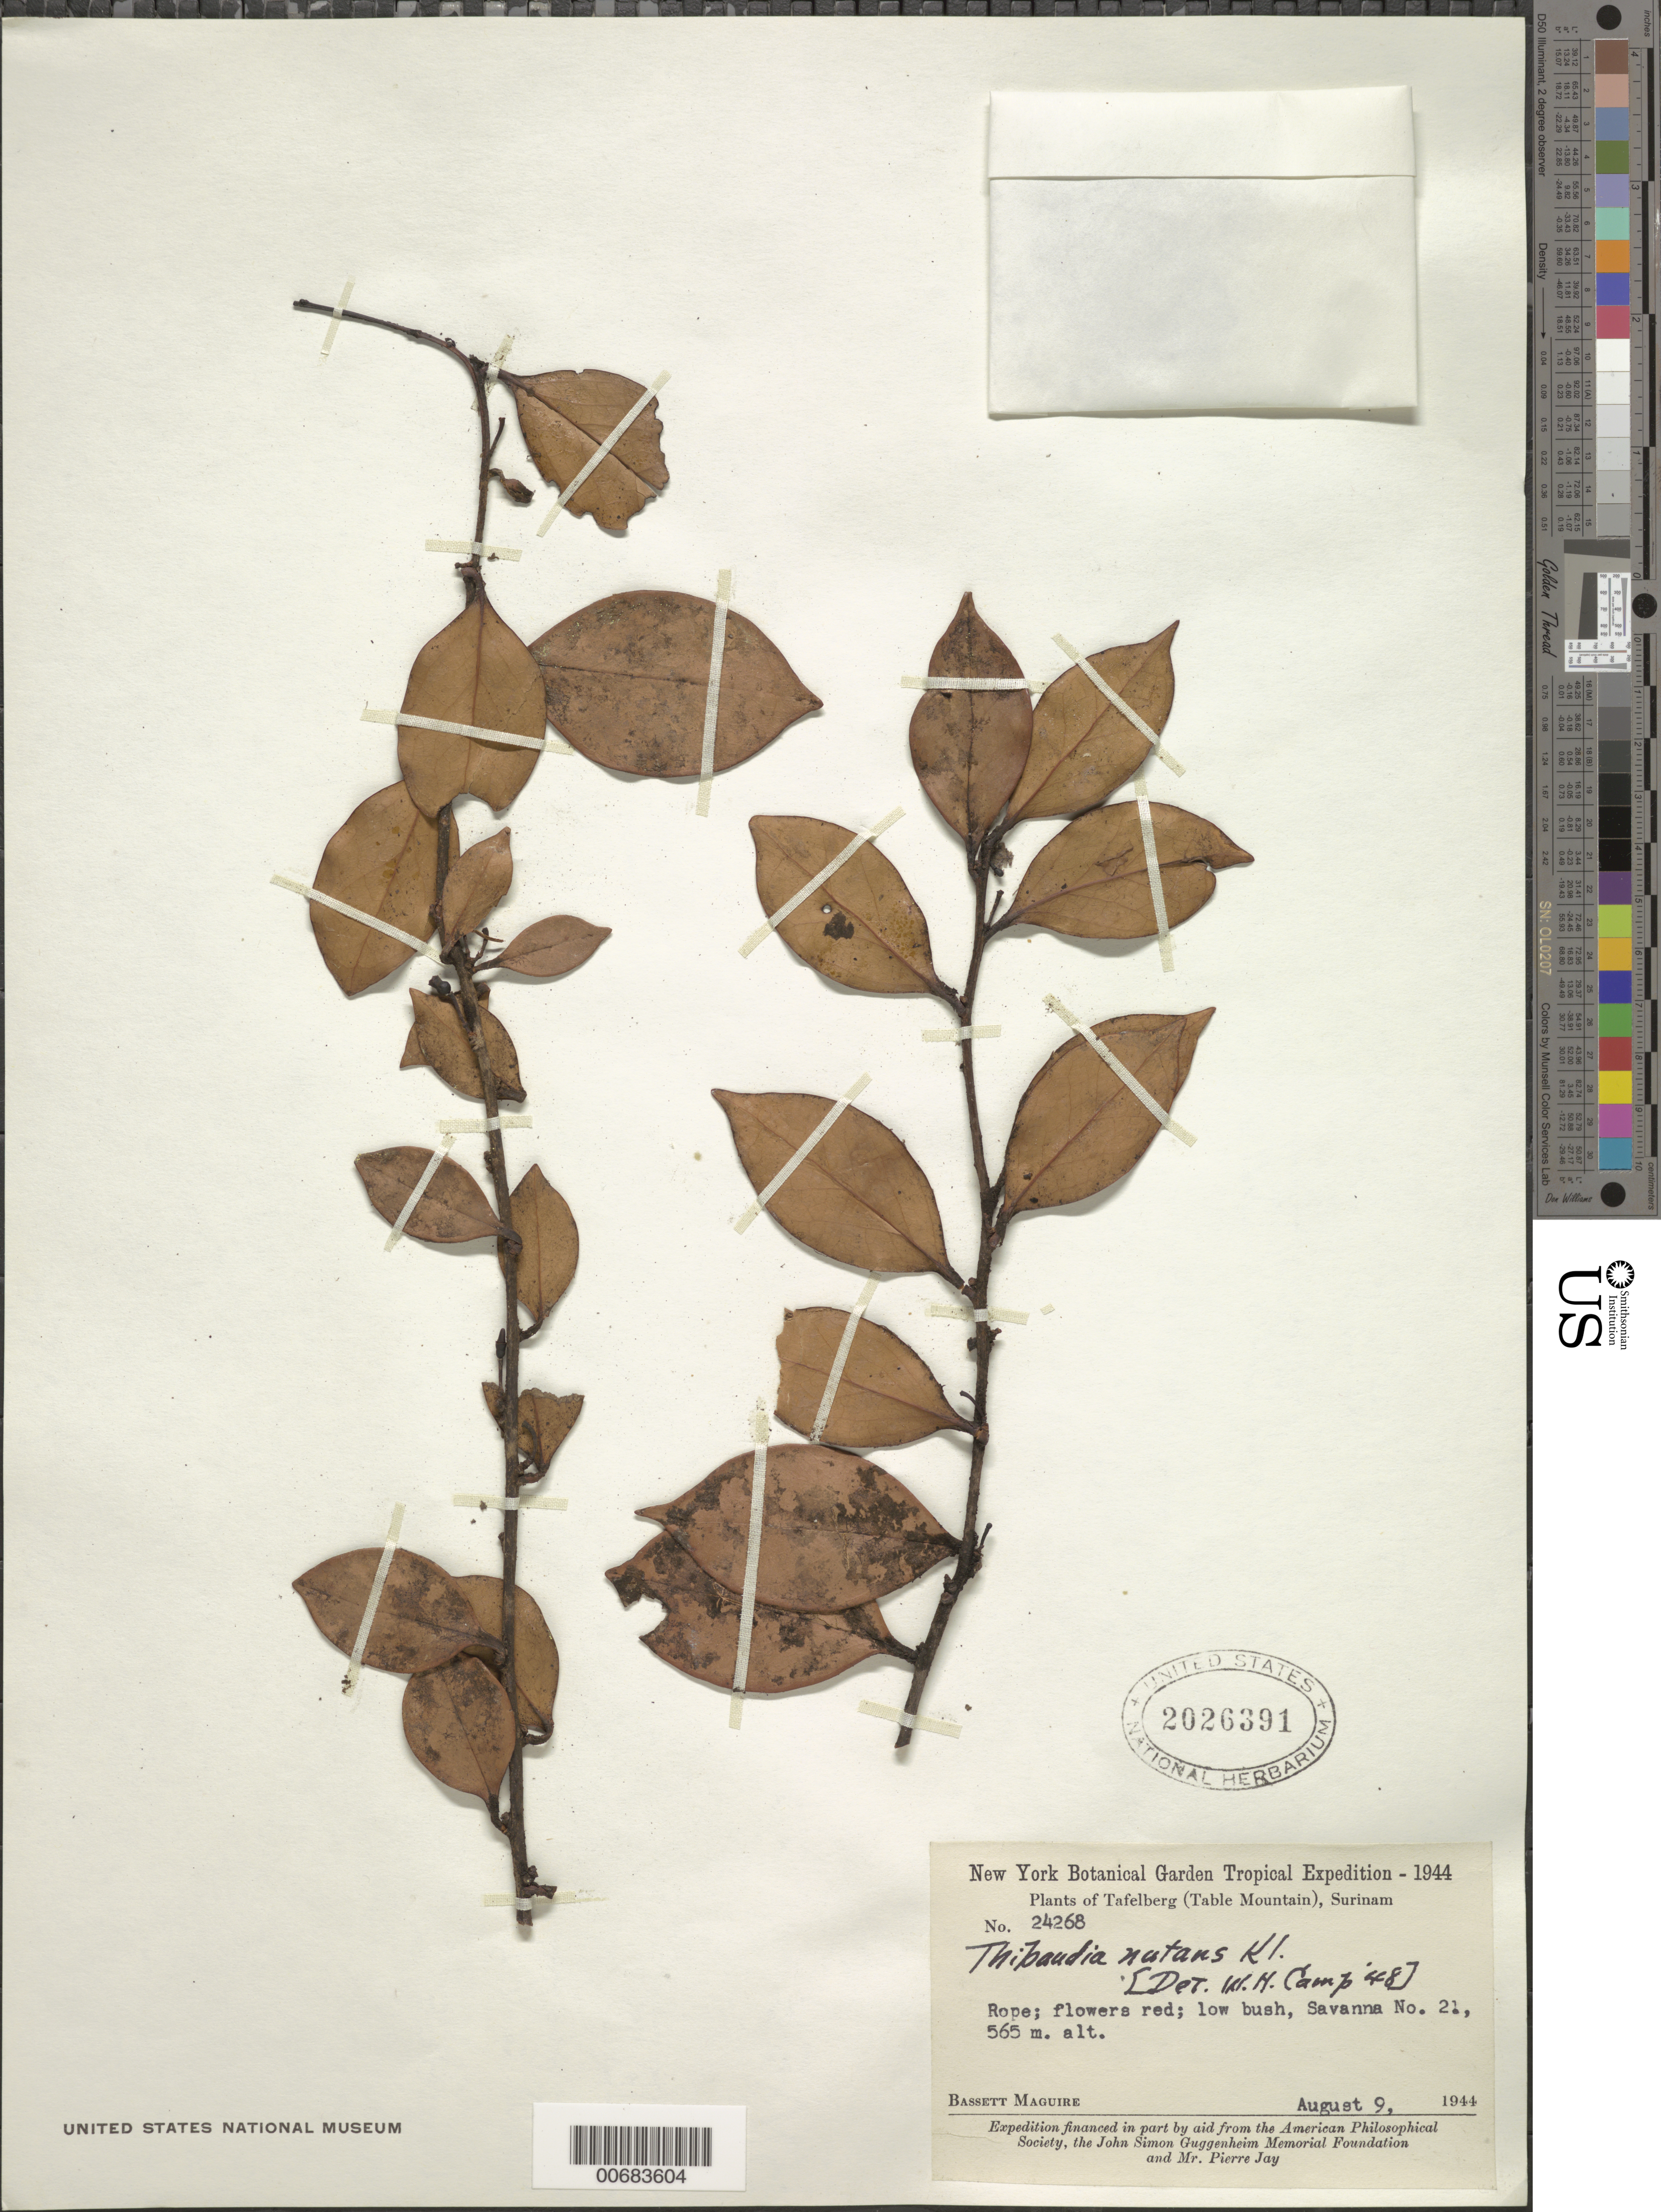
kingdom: Plantae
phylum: Tracheophyta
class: Magnoliopsida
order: Ericales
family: Ericaceae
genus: Thibaudia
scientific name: Thibaudia nutans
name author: Klotzsch ex Mansf.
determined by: Camp, W. H.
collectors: B. Maguire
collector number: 24268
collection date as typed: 9-Aug-44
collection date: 1944-08-09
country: Suriname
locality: Tafelberg (Table Mountain), Savanna II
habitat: Low bush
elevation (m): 565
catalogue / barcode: US 2026391